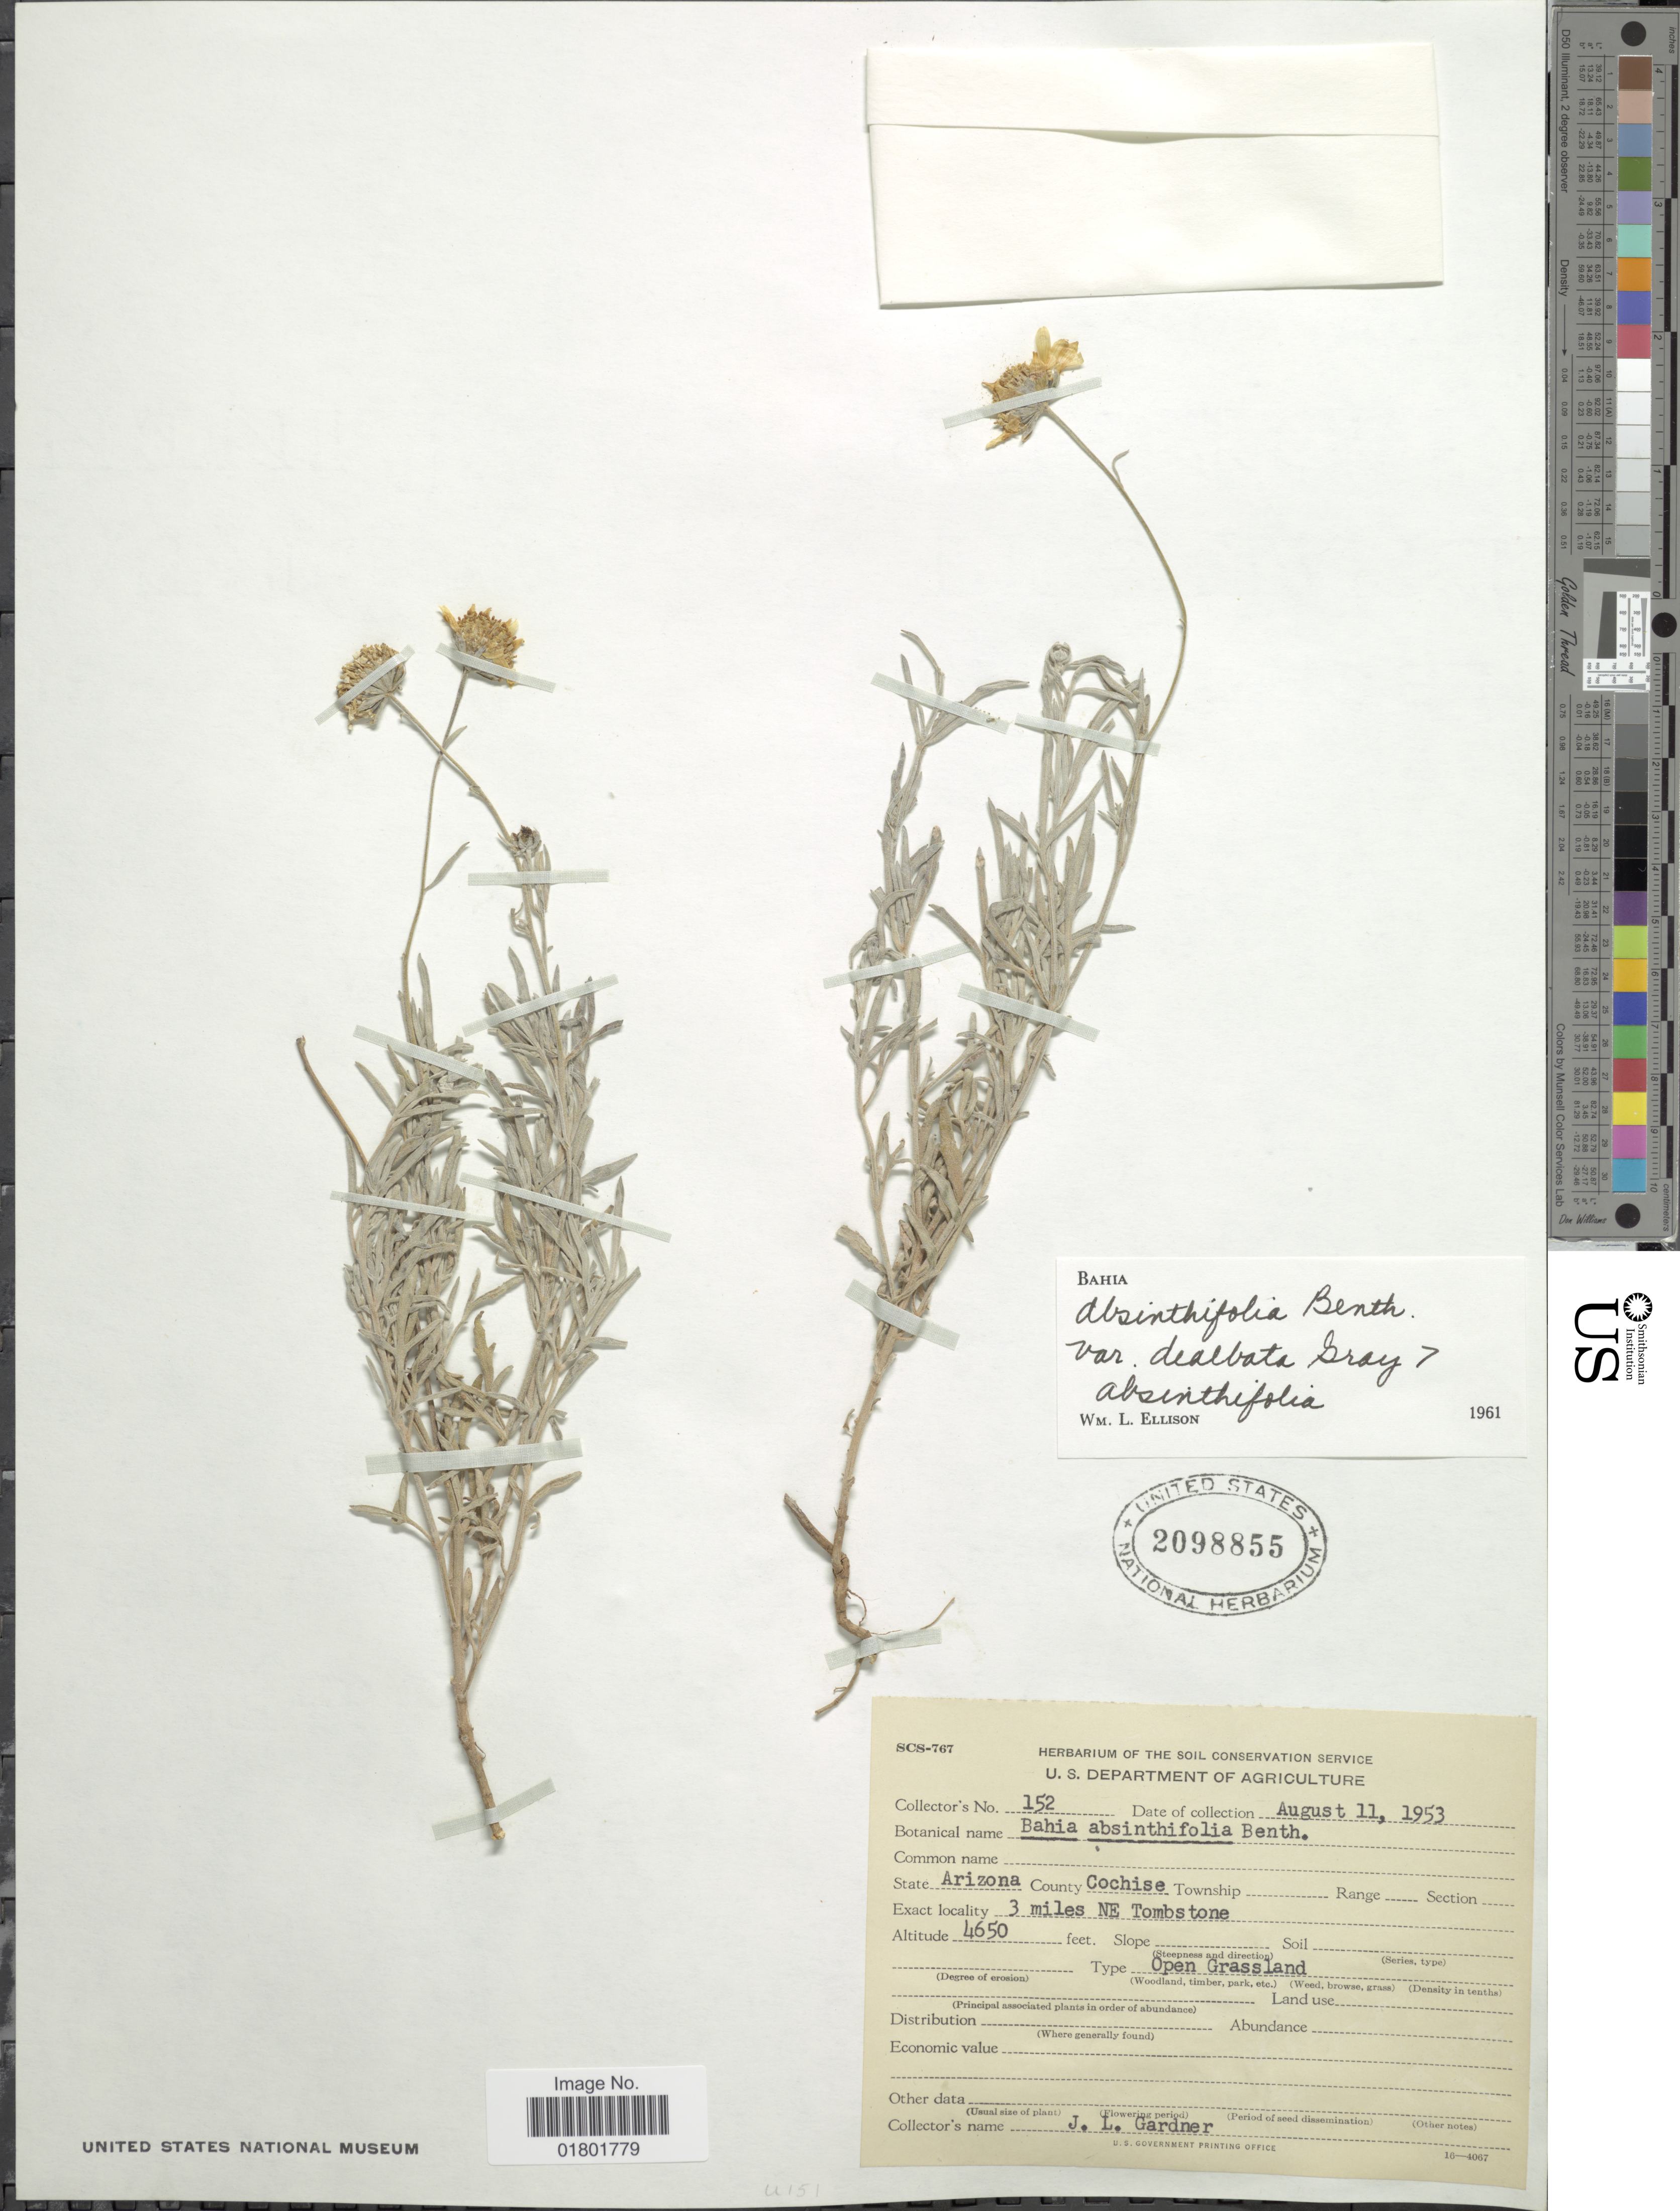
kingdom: Plantae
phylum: Tracheophyta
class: Magnoliopsida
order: Asterales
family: Asteraceae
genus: Bahia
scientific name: Bahia absinthifolia var. dealbata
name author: A. Gray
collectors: J. L. Gardner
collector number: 152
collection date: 1953-08-11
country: United States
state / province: Texas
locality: County Cochise, 3 miles NE Tombstone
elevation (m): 1417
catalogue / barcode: US 2098855